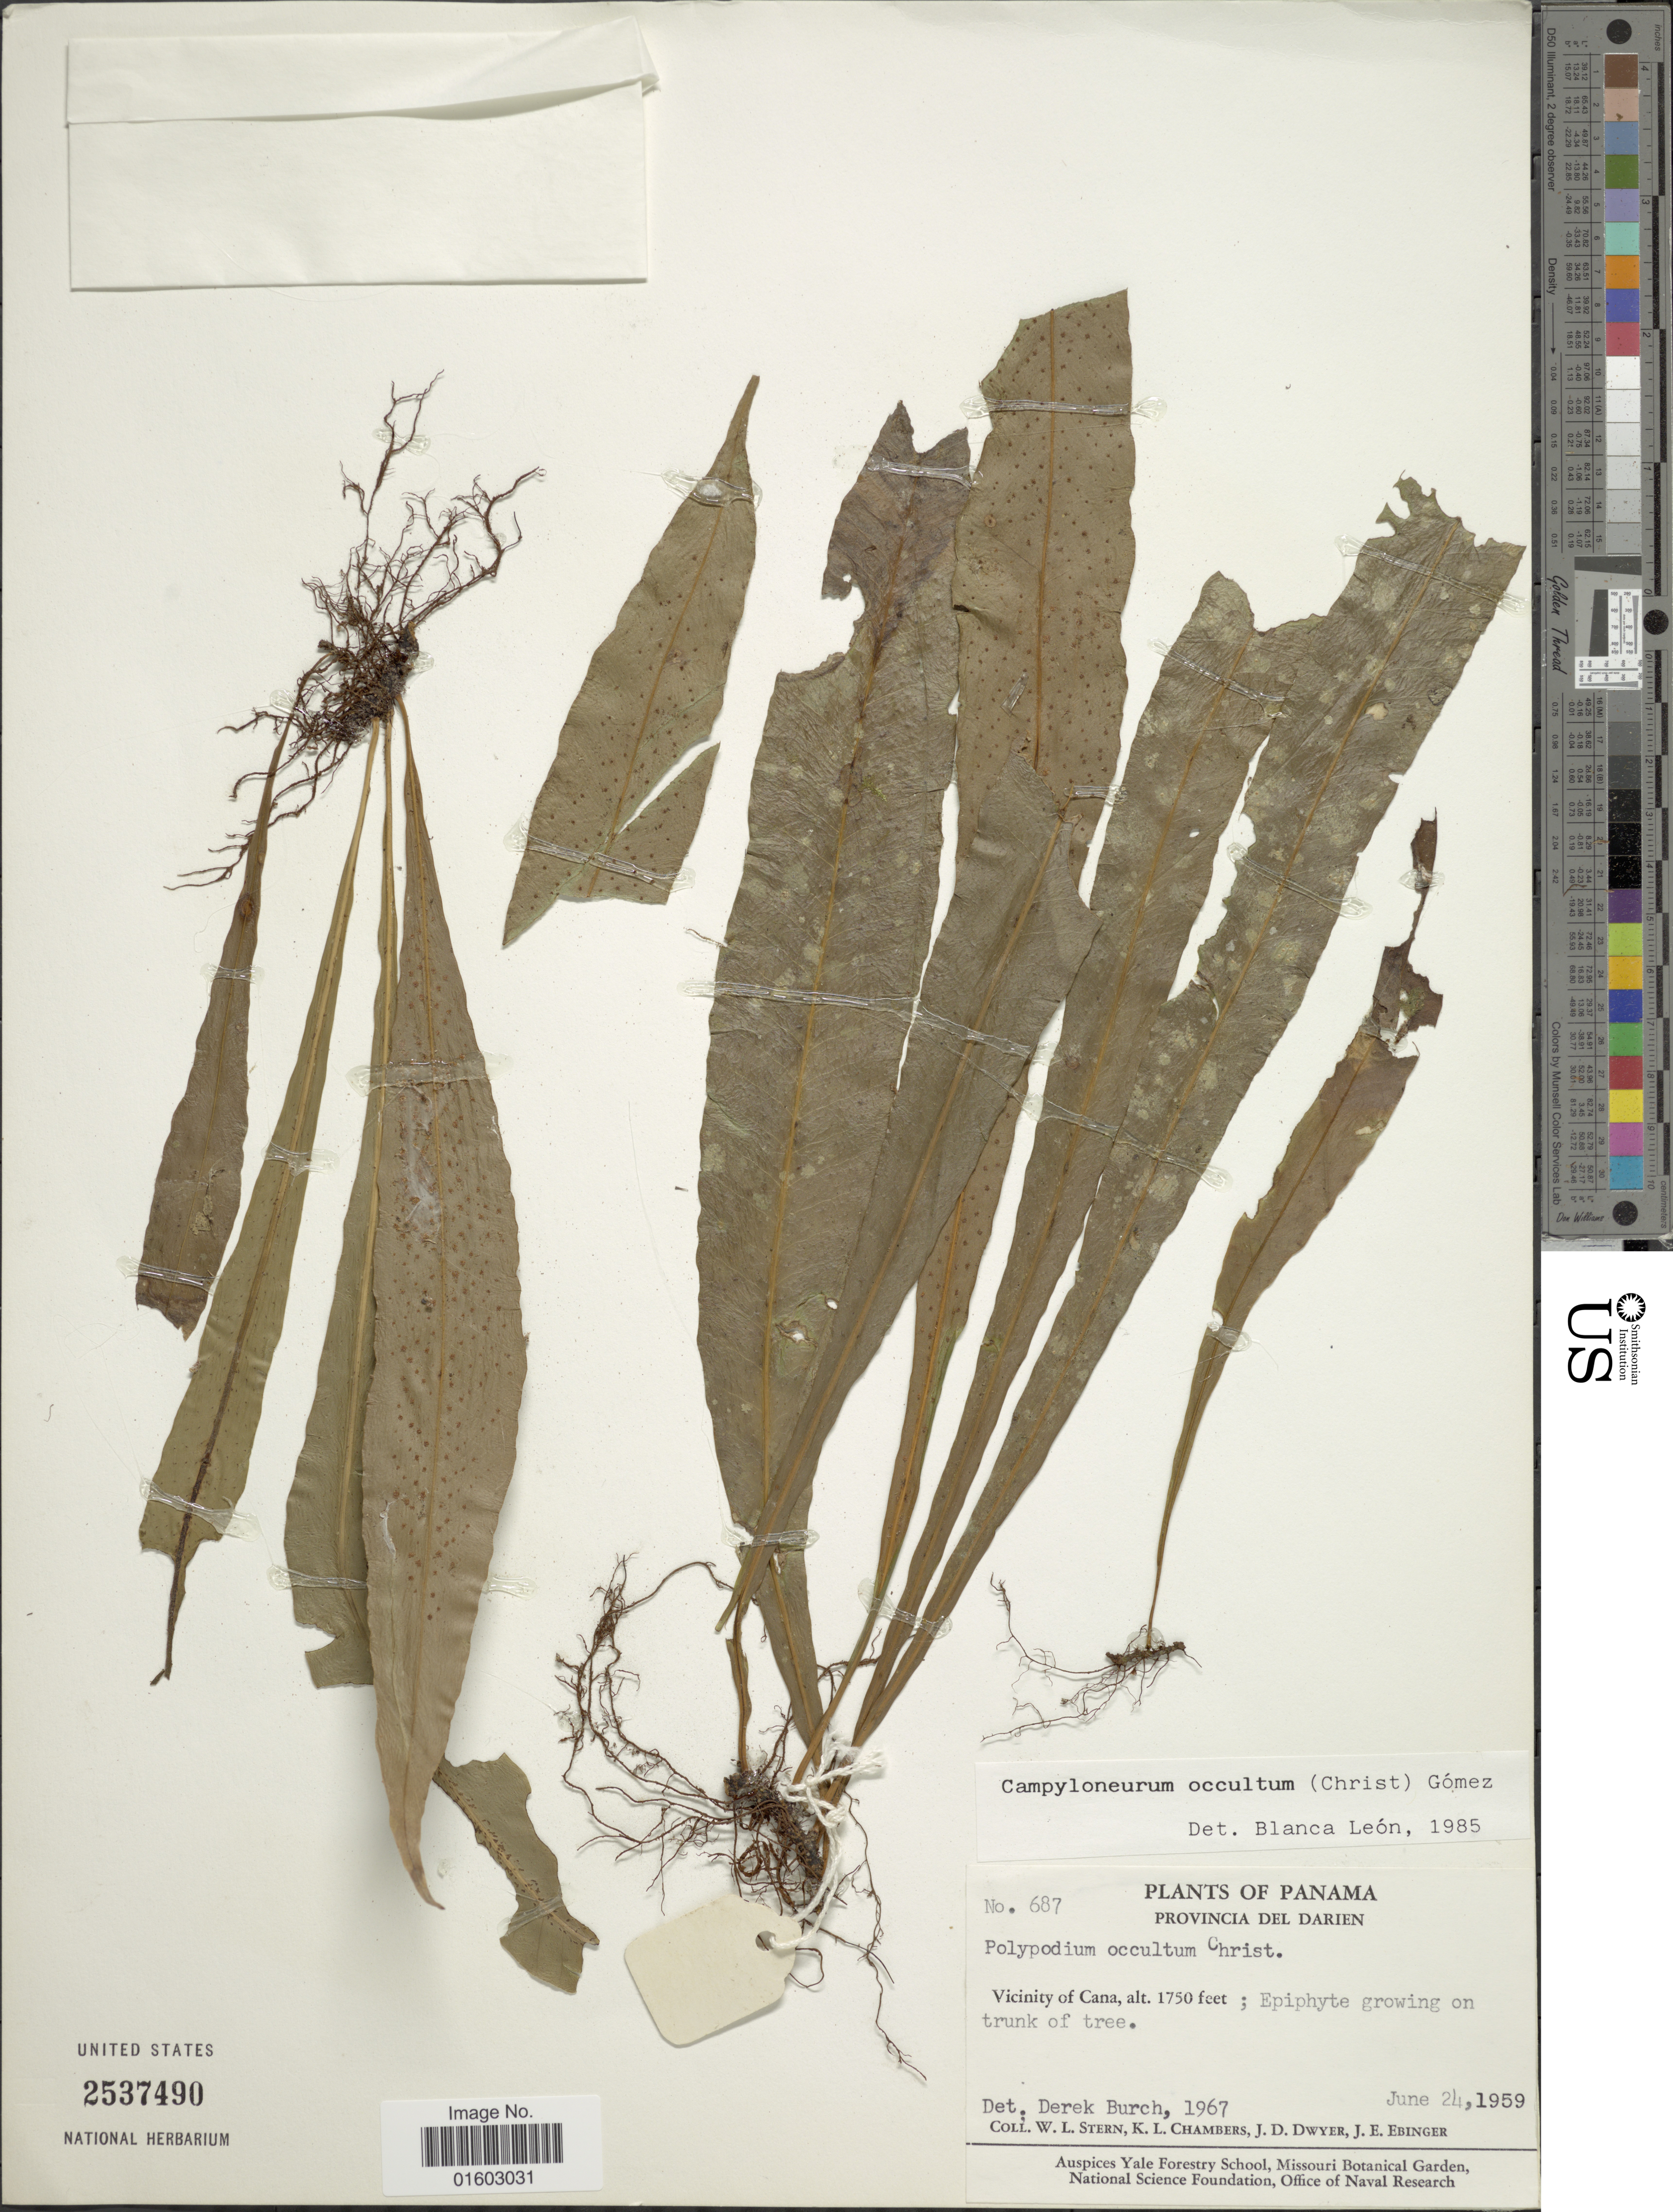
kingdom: Plantae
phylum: Tracheophyta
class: Polypodiopsida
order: Polypodiales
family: Polypodiaceae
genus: Campyloneurum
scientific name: Campyloneurum occultum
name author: (Christ) M. Mey. ex Lellinger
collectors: W. L. Stern, K. Chambers, J. D. Dwyer & J. Ebinger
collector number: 1967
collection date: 1959-06-24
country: Panama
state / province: Darién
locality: Provincia Del Darien, Vicinity of Cana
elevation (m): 533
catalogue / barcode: US 2537490